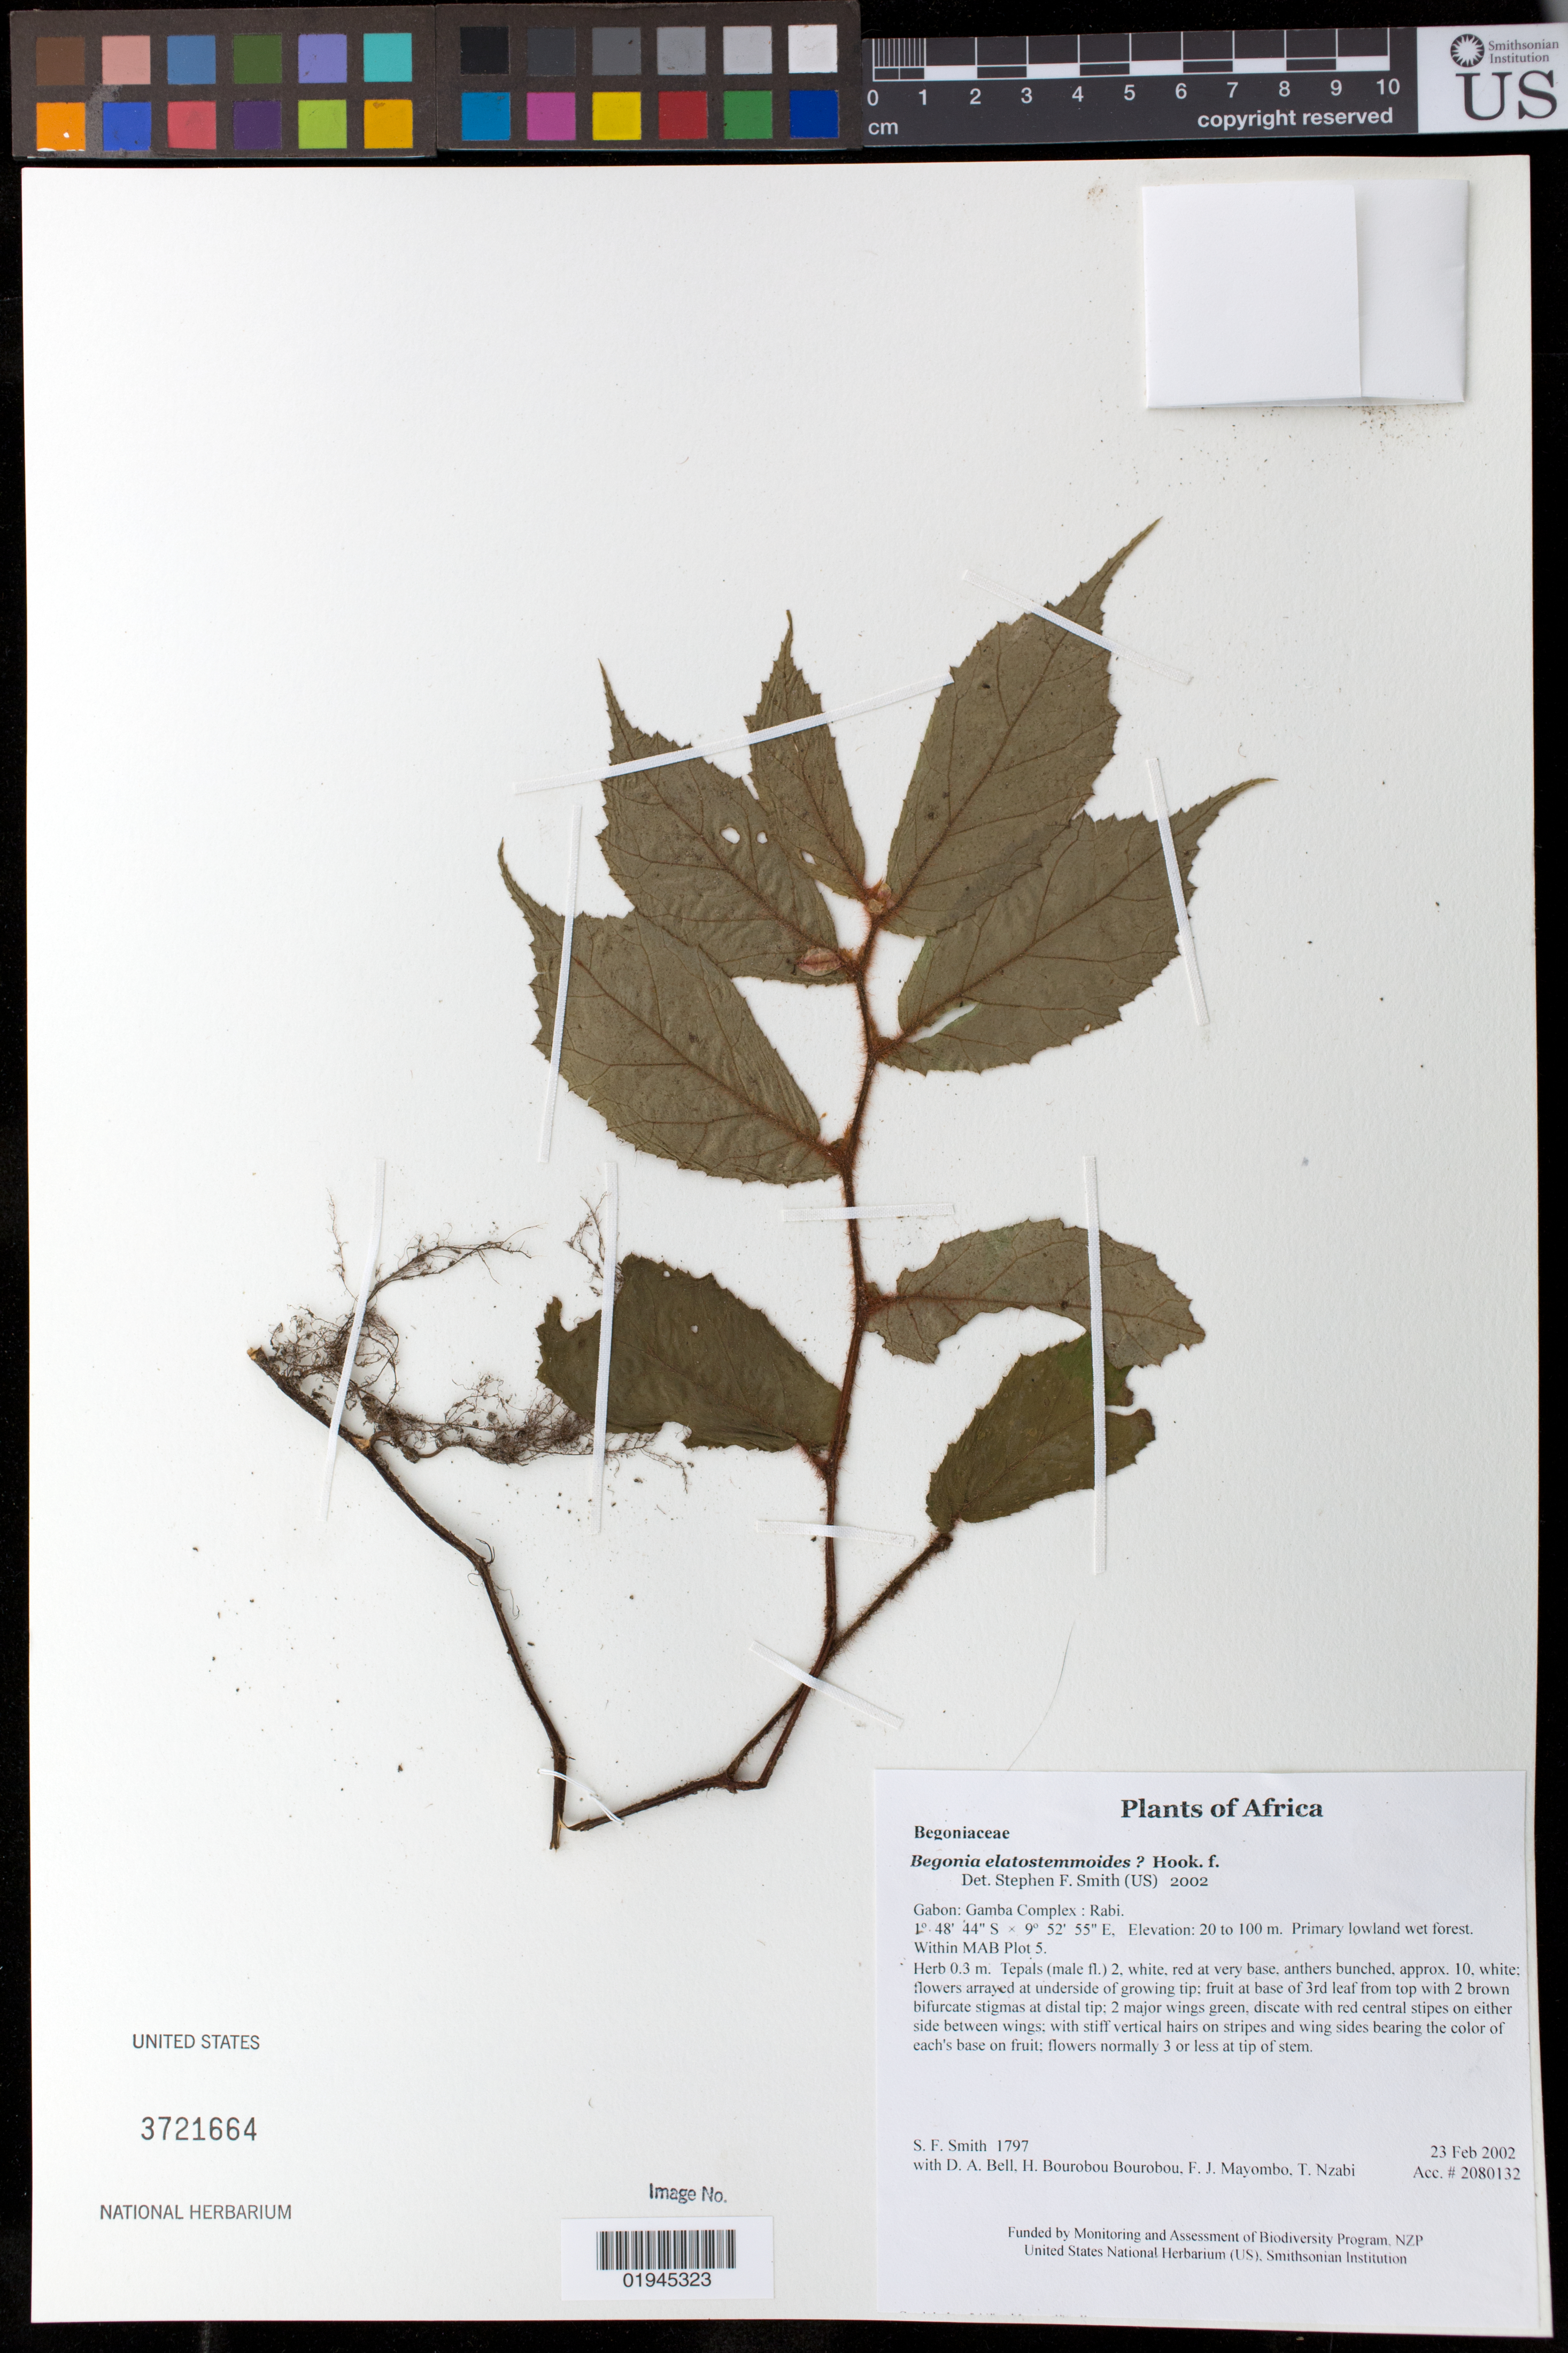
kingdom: Plantae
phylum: Tracheophyta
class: Magnoliopsida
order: Cucurbitales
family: Begoniaceae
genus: Begonia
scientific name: Begonia elatostemmoides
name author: Hook. f.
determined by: Smith, Stephen F., (US), NMNH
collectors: S.F. Smith, D. A. Bell, H. Bourobou Bourobou & F. J. Mayombo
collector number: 1797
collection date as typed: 23 Feb 2002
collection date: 2002-02-23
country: Gabon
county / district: Gamba Complex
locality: Rabi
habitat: Primary lowland wet forest. Within MAB Plot 5.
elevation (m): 20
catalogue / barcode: US 3721664